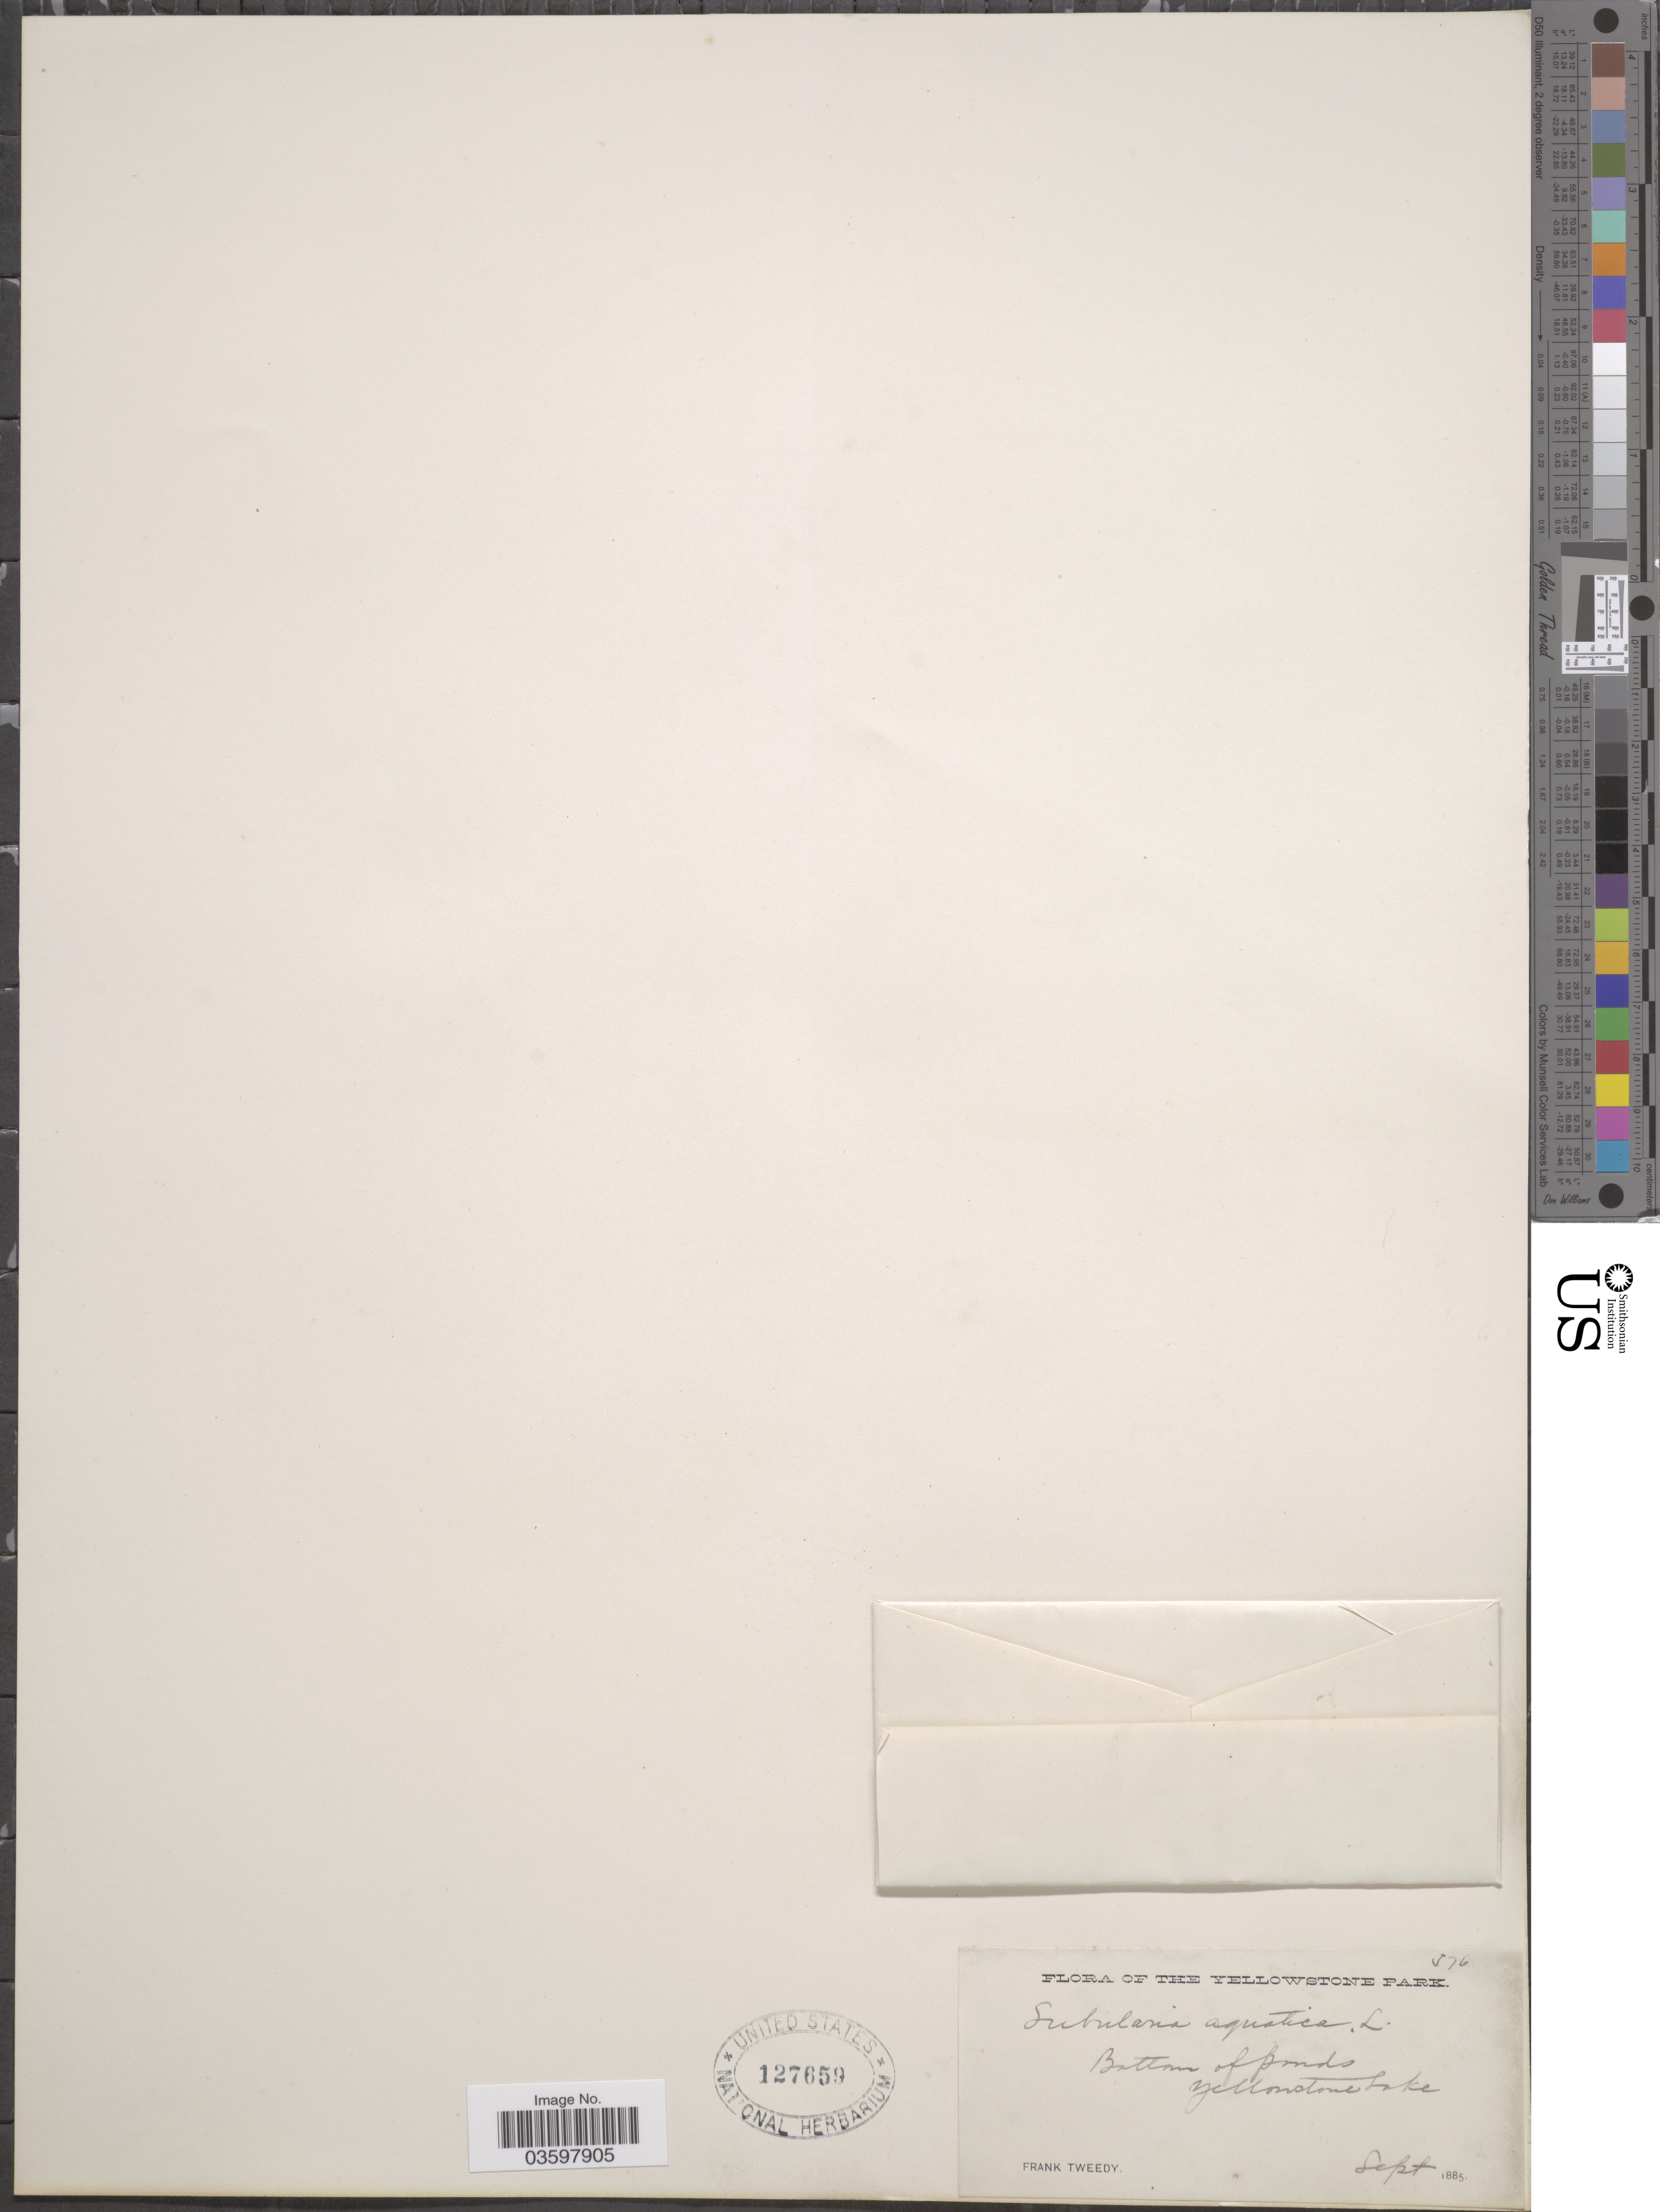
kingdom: Plantae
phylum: Tracheophyta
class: Magnoliopsida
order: Brassicales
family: Brassicaceae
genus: Subularia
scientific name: Subularia aquatica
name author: L.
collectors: F. Tweedy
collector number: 576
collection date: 1885-09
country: United States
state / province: Wyoming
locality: The Yellowstone Park. Bottom of ponds. Yellowstone Lake.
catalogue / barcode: US 127659